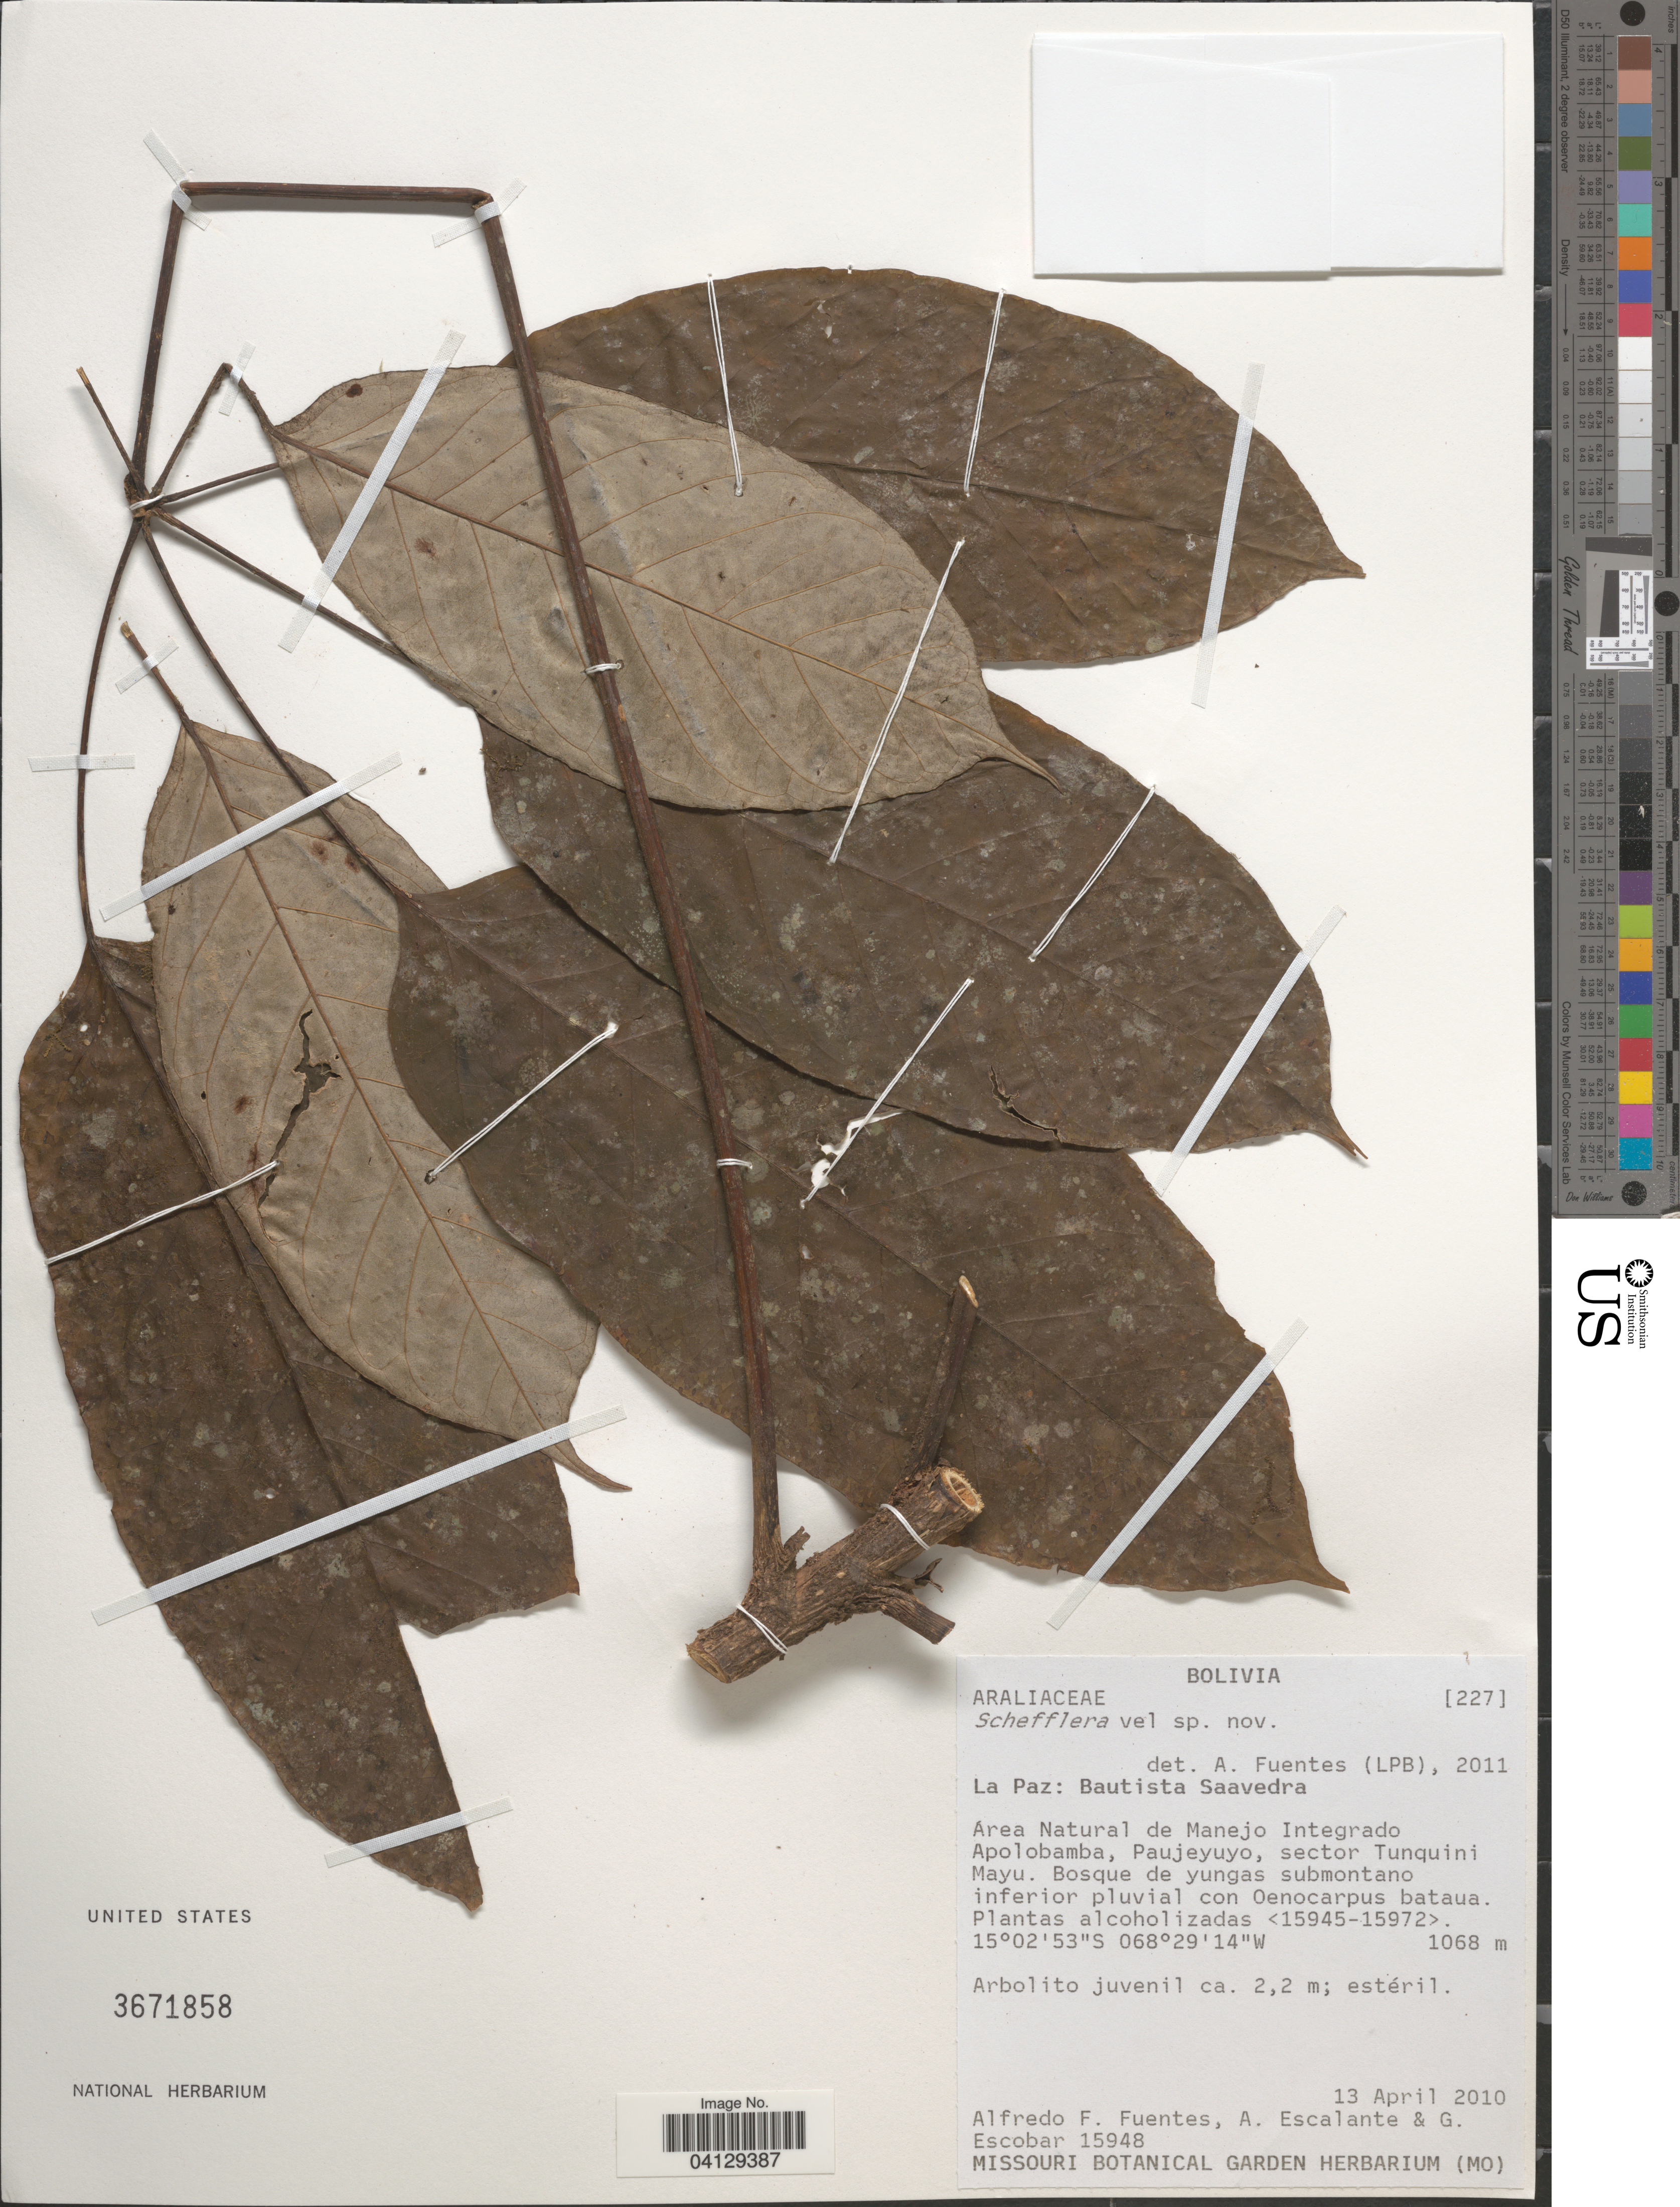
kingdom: Plantae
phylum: Tracheophyta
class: Magnoliopsida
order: Apiales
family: Araliaceae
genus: Didymopanax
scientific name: Didymopanax leco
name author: A. Fuentes & M.Mend.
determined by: Lowry, P. P.; Plunkett, Gregory M.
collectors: A. F. Fuentes, A. Escalante & G. Escobar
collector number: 15948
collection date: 2010-04-13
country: Bolivia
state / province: La Paz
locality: Bautista Saavedra. Área Natural de Manejo Integrado Apolobamba, Paujeyuyo, sector Tunquini Mayu.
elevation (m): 1068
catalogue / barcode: US 3671858